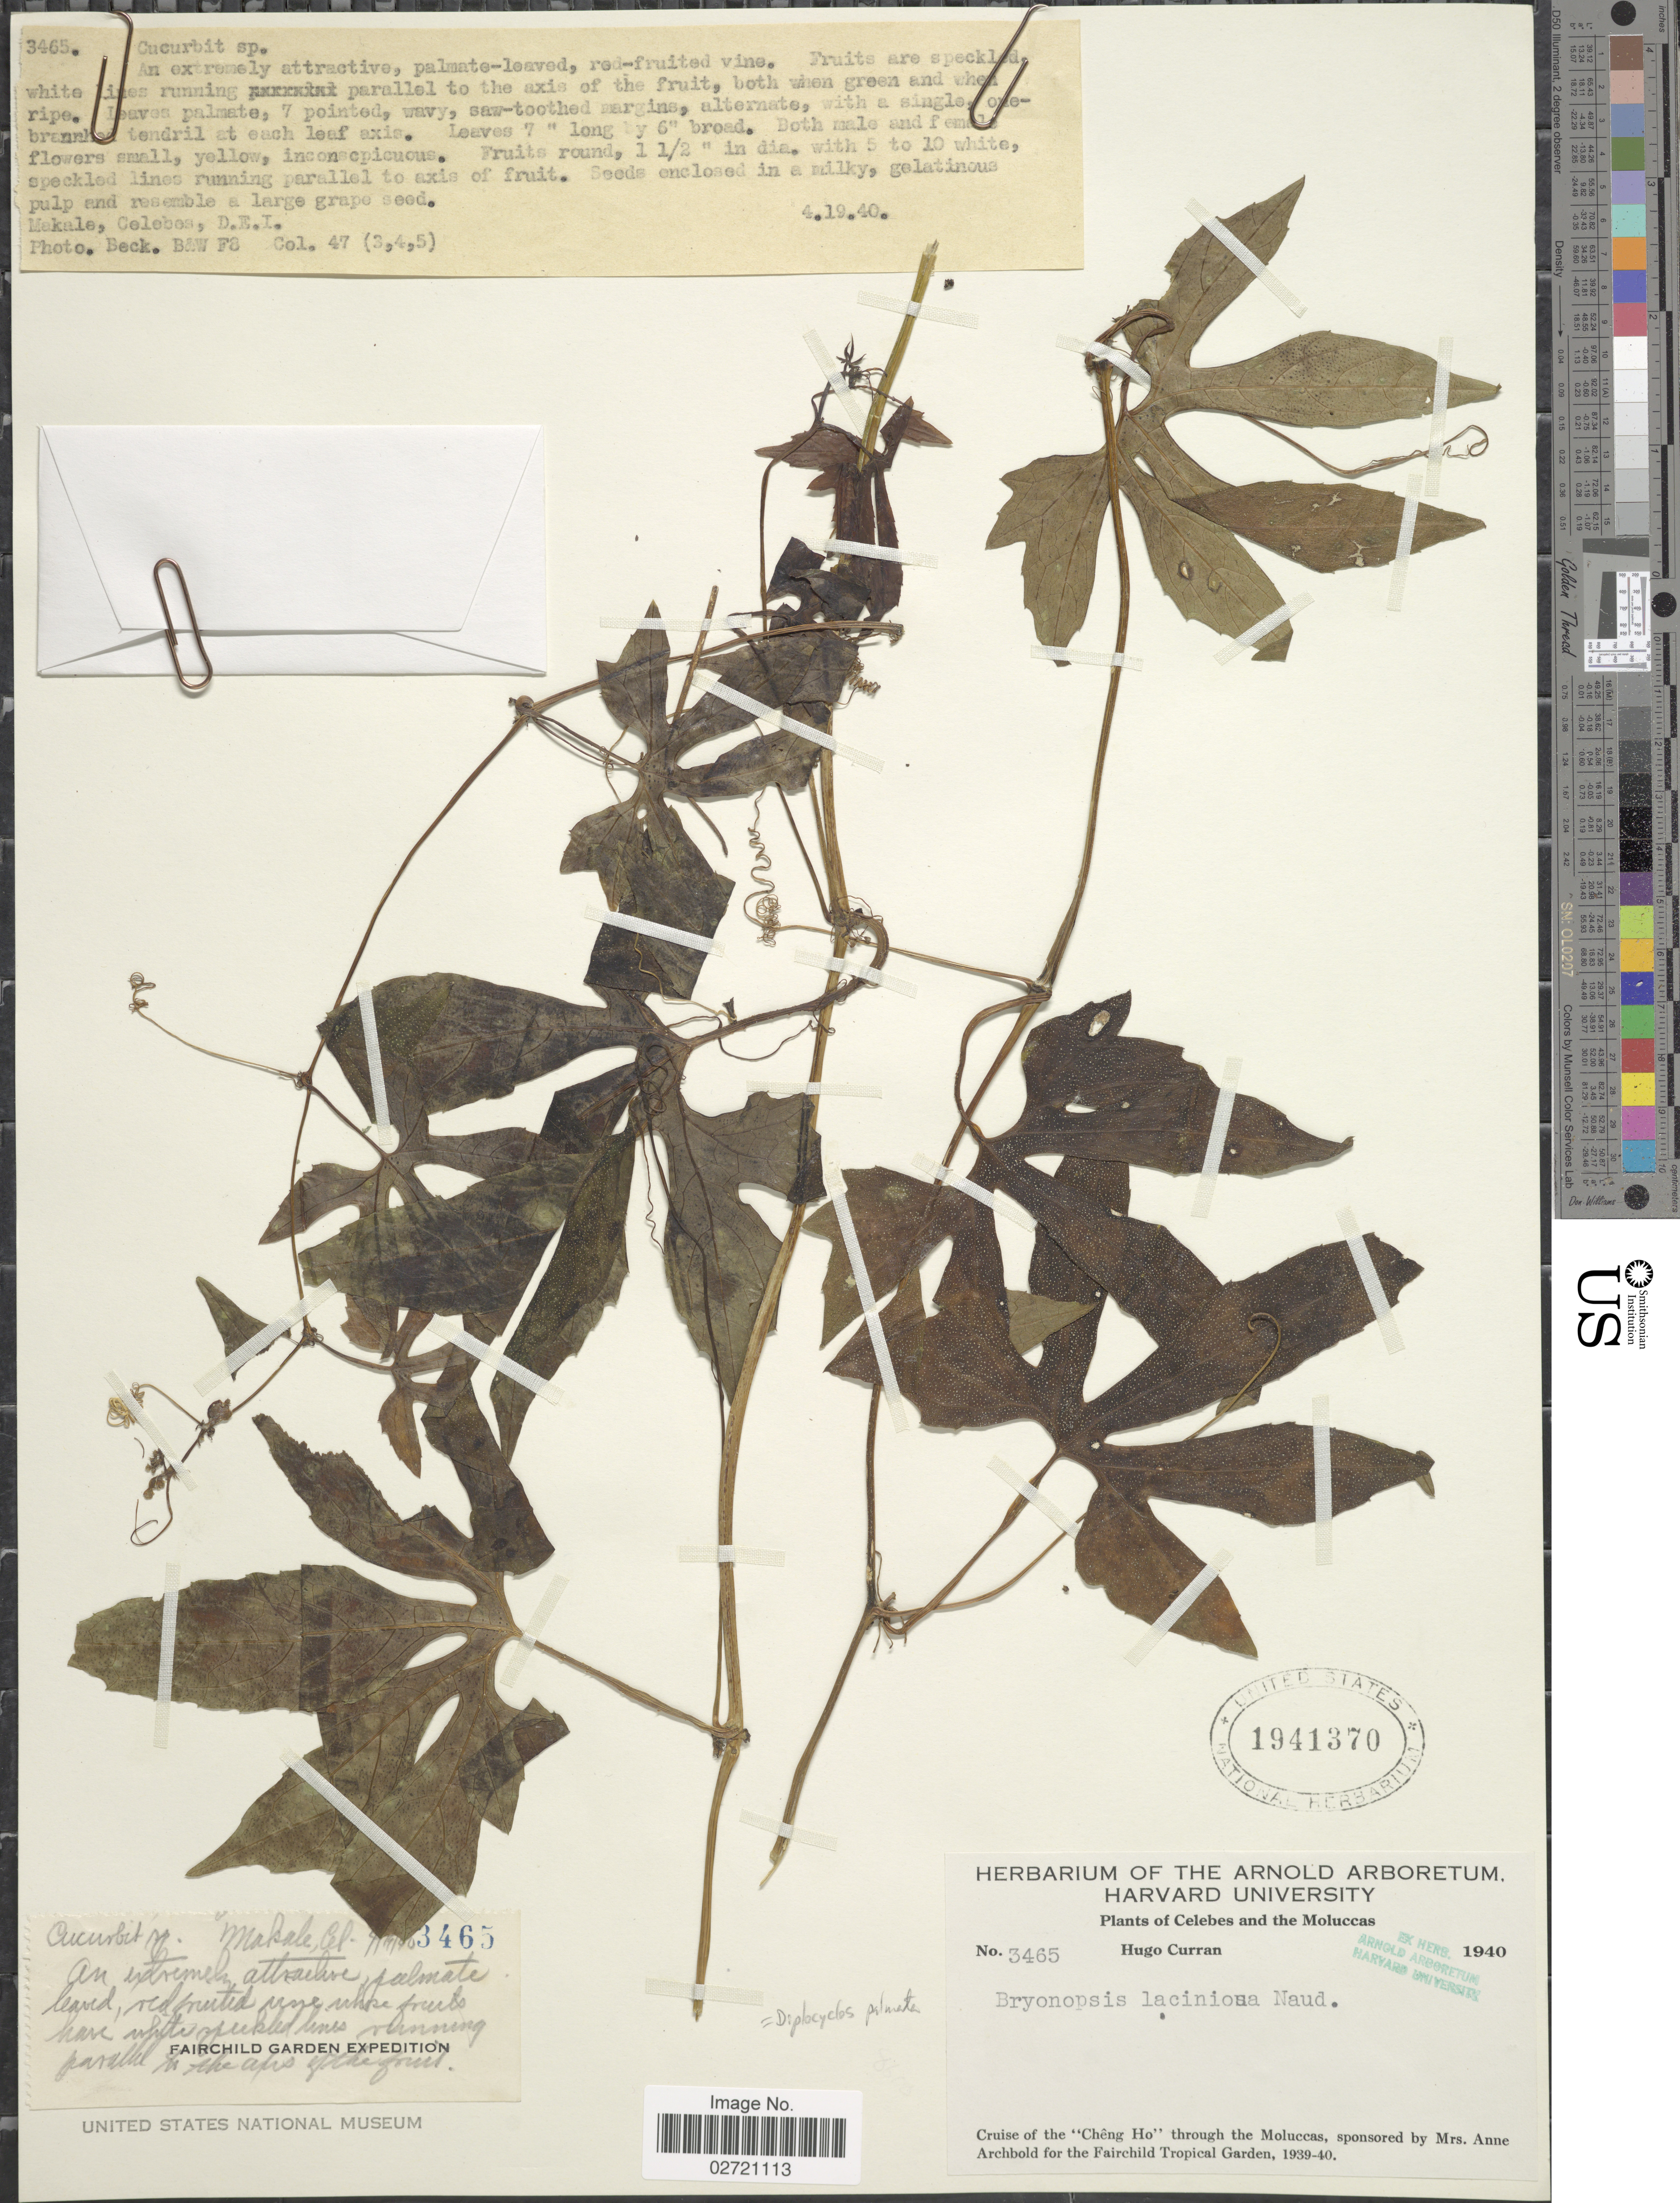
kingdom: Plantae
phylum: Tracheophyta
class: Magnoliopsida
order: Cucurbitales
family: Cucurbitaceae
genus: Diplocyclos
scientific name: Diplocyclos palmatus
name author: (L.) C. Jeffrey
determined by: Strong, Mark T., (BOT), Smithsonian Institution - National Museum of Natural History (UNITED STATES)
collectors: H. Curran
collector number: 3465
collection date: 1940-04-19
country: Indonesia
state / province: Maluku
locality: Celebes and Moluccas. Makale, D. E. I.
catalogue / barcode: US 1941370